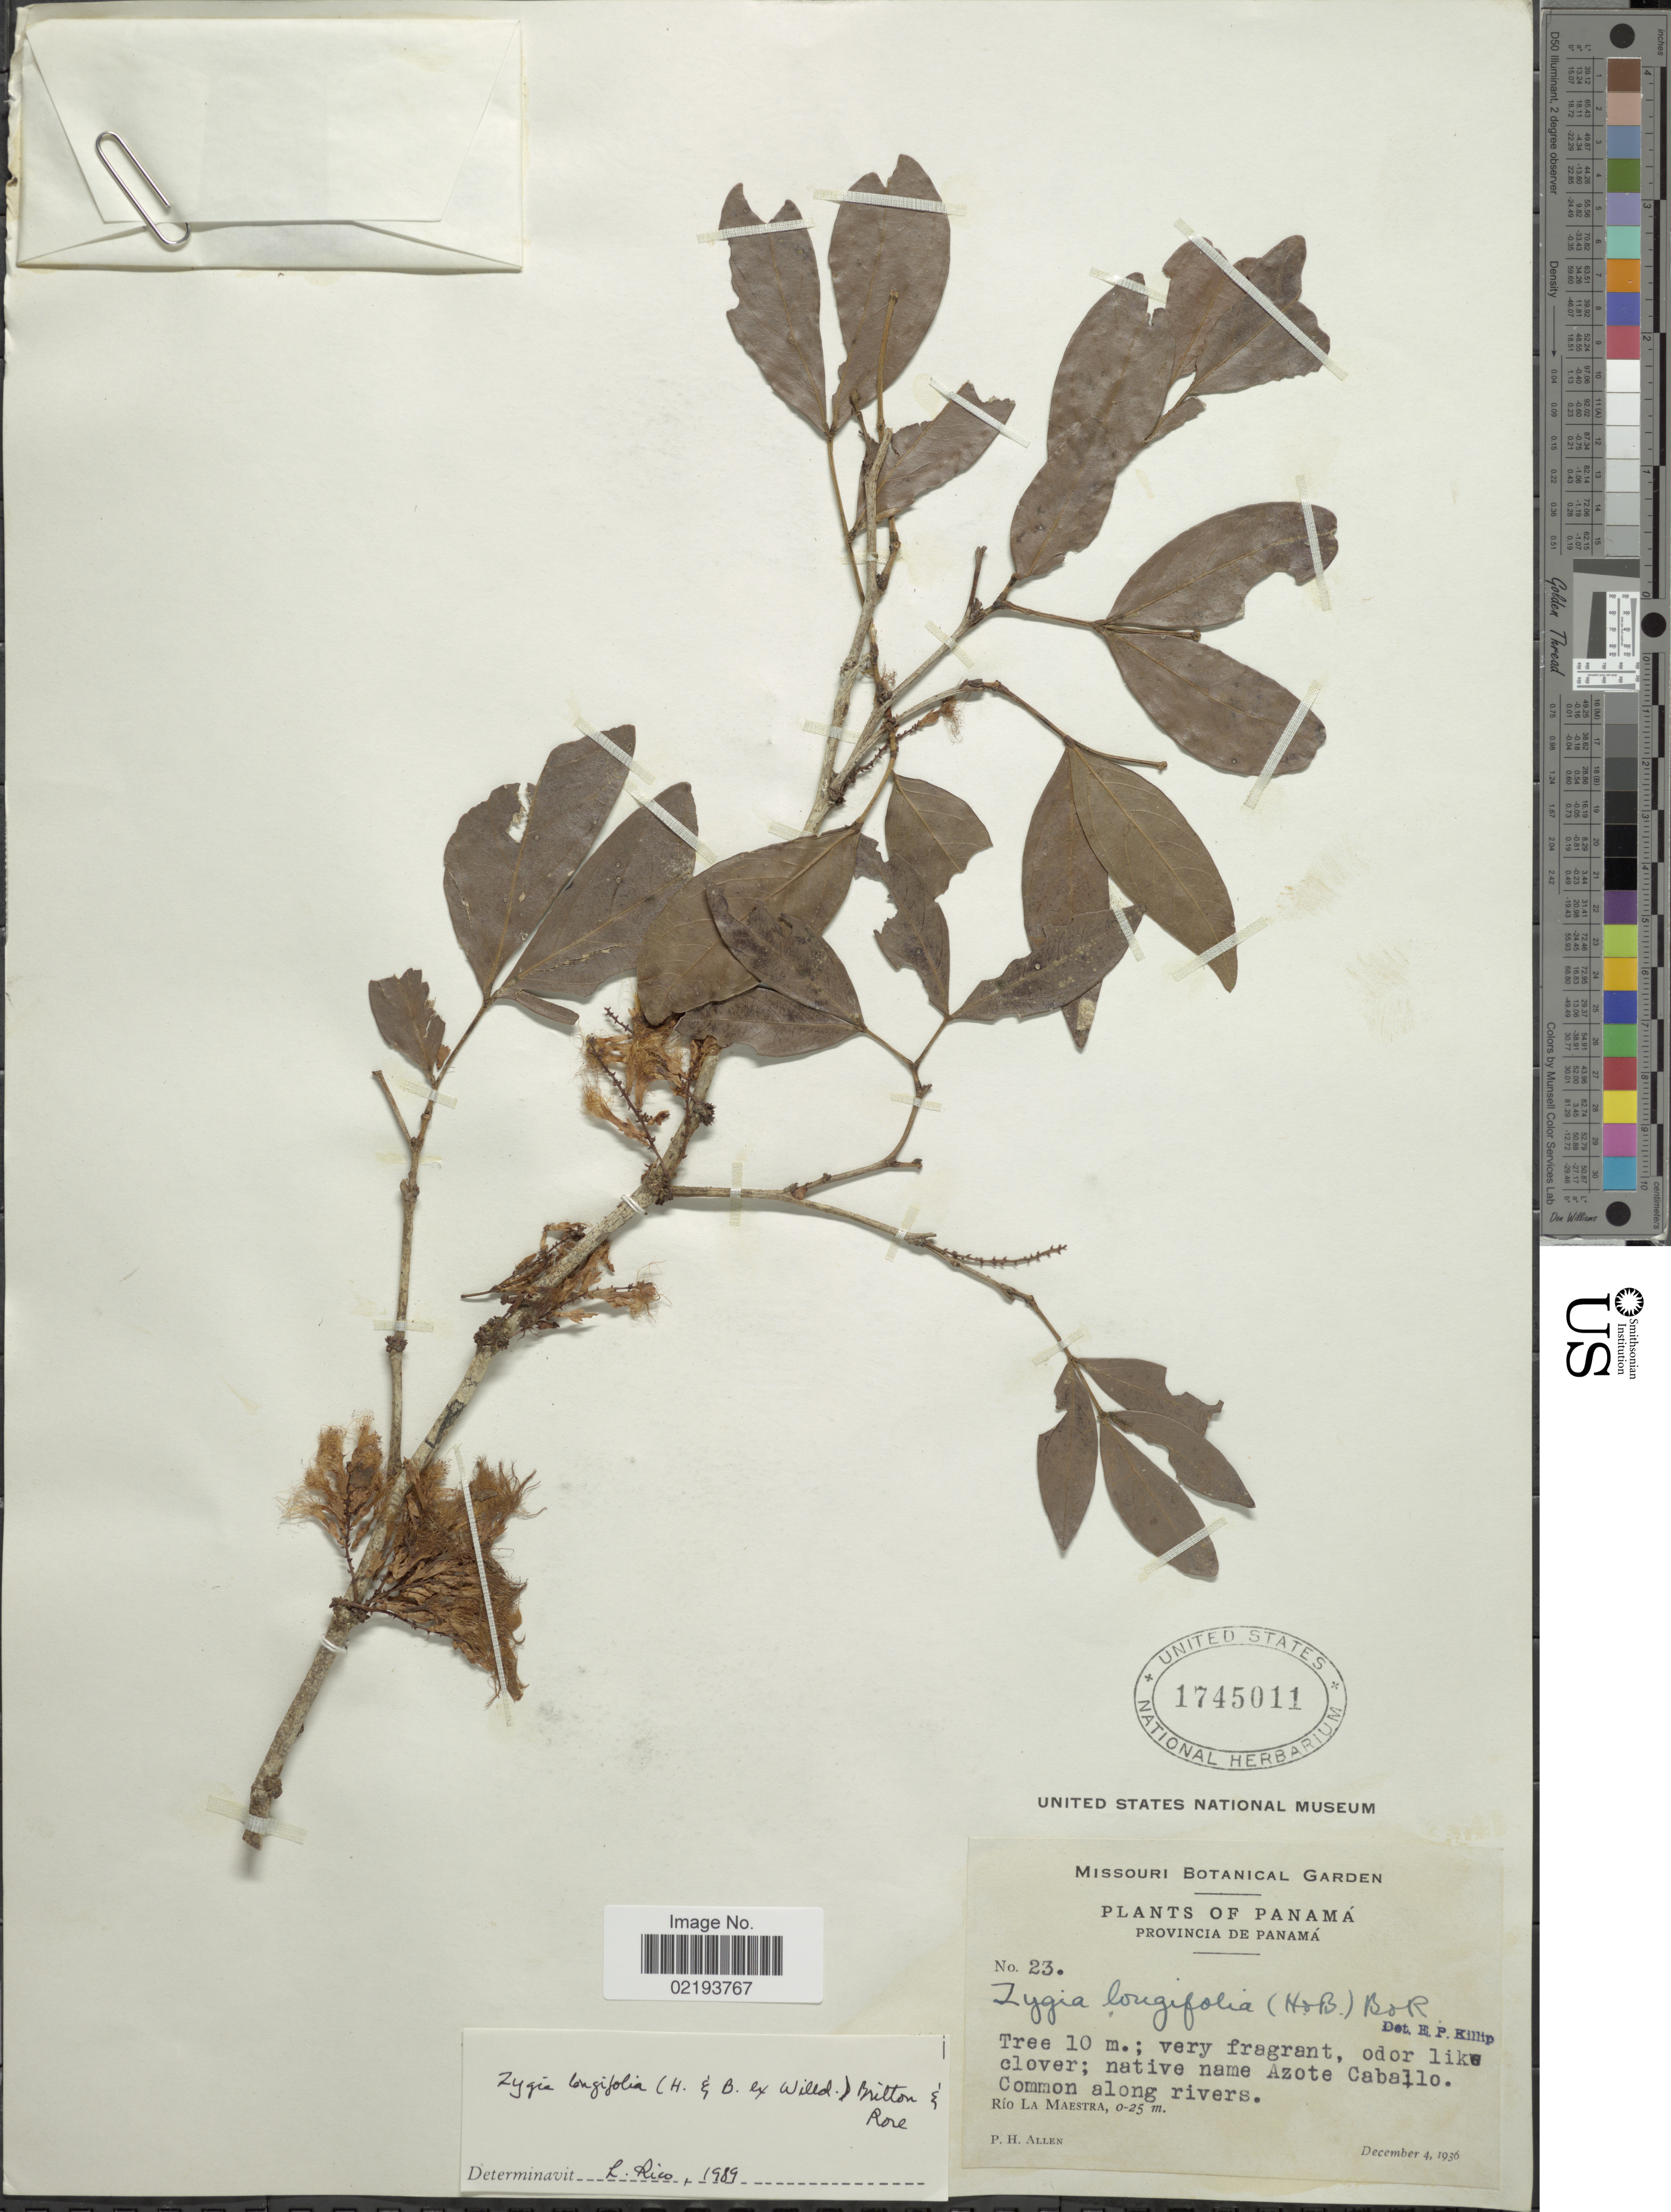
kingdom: Plantae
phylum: Tracheophyta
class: Magnoliopsida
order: Fabales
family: Fabaceae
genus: Zygia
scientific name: Zygia longifolia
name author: (Willd.) Britton & Rose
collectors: P. H. Allen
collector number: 23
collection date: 1936-12-04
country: Panama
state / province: Panamá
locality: Native name Azote-Caballo, Common along rivers, Río La Maestra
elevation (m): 0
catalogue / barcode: US 1745011